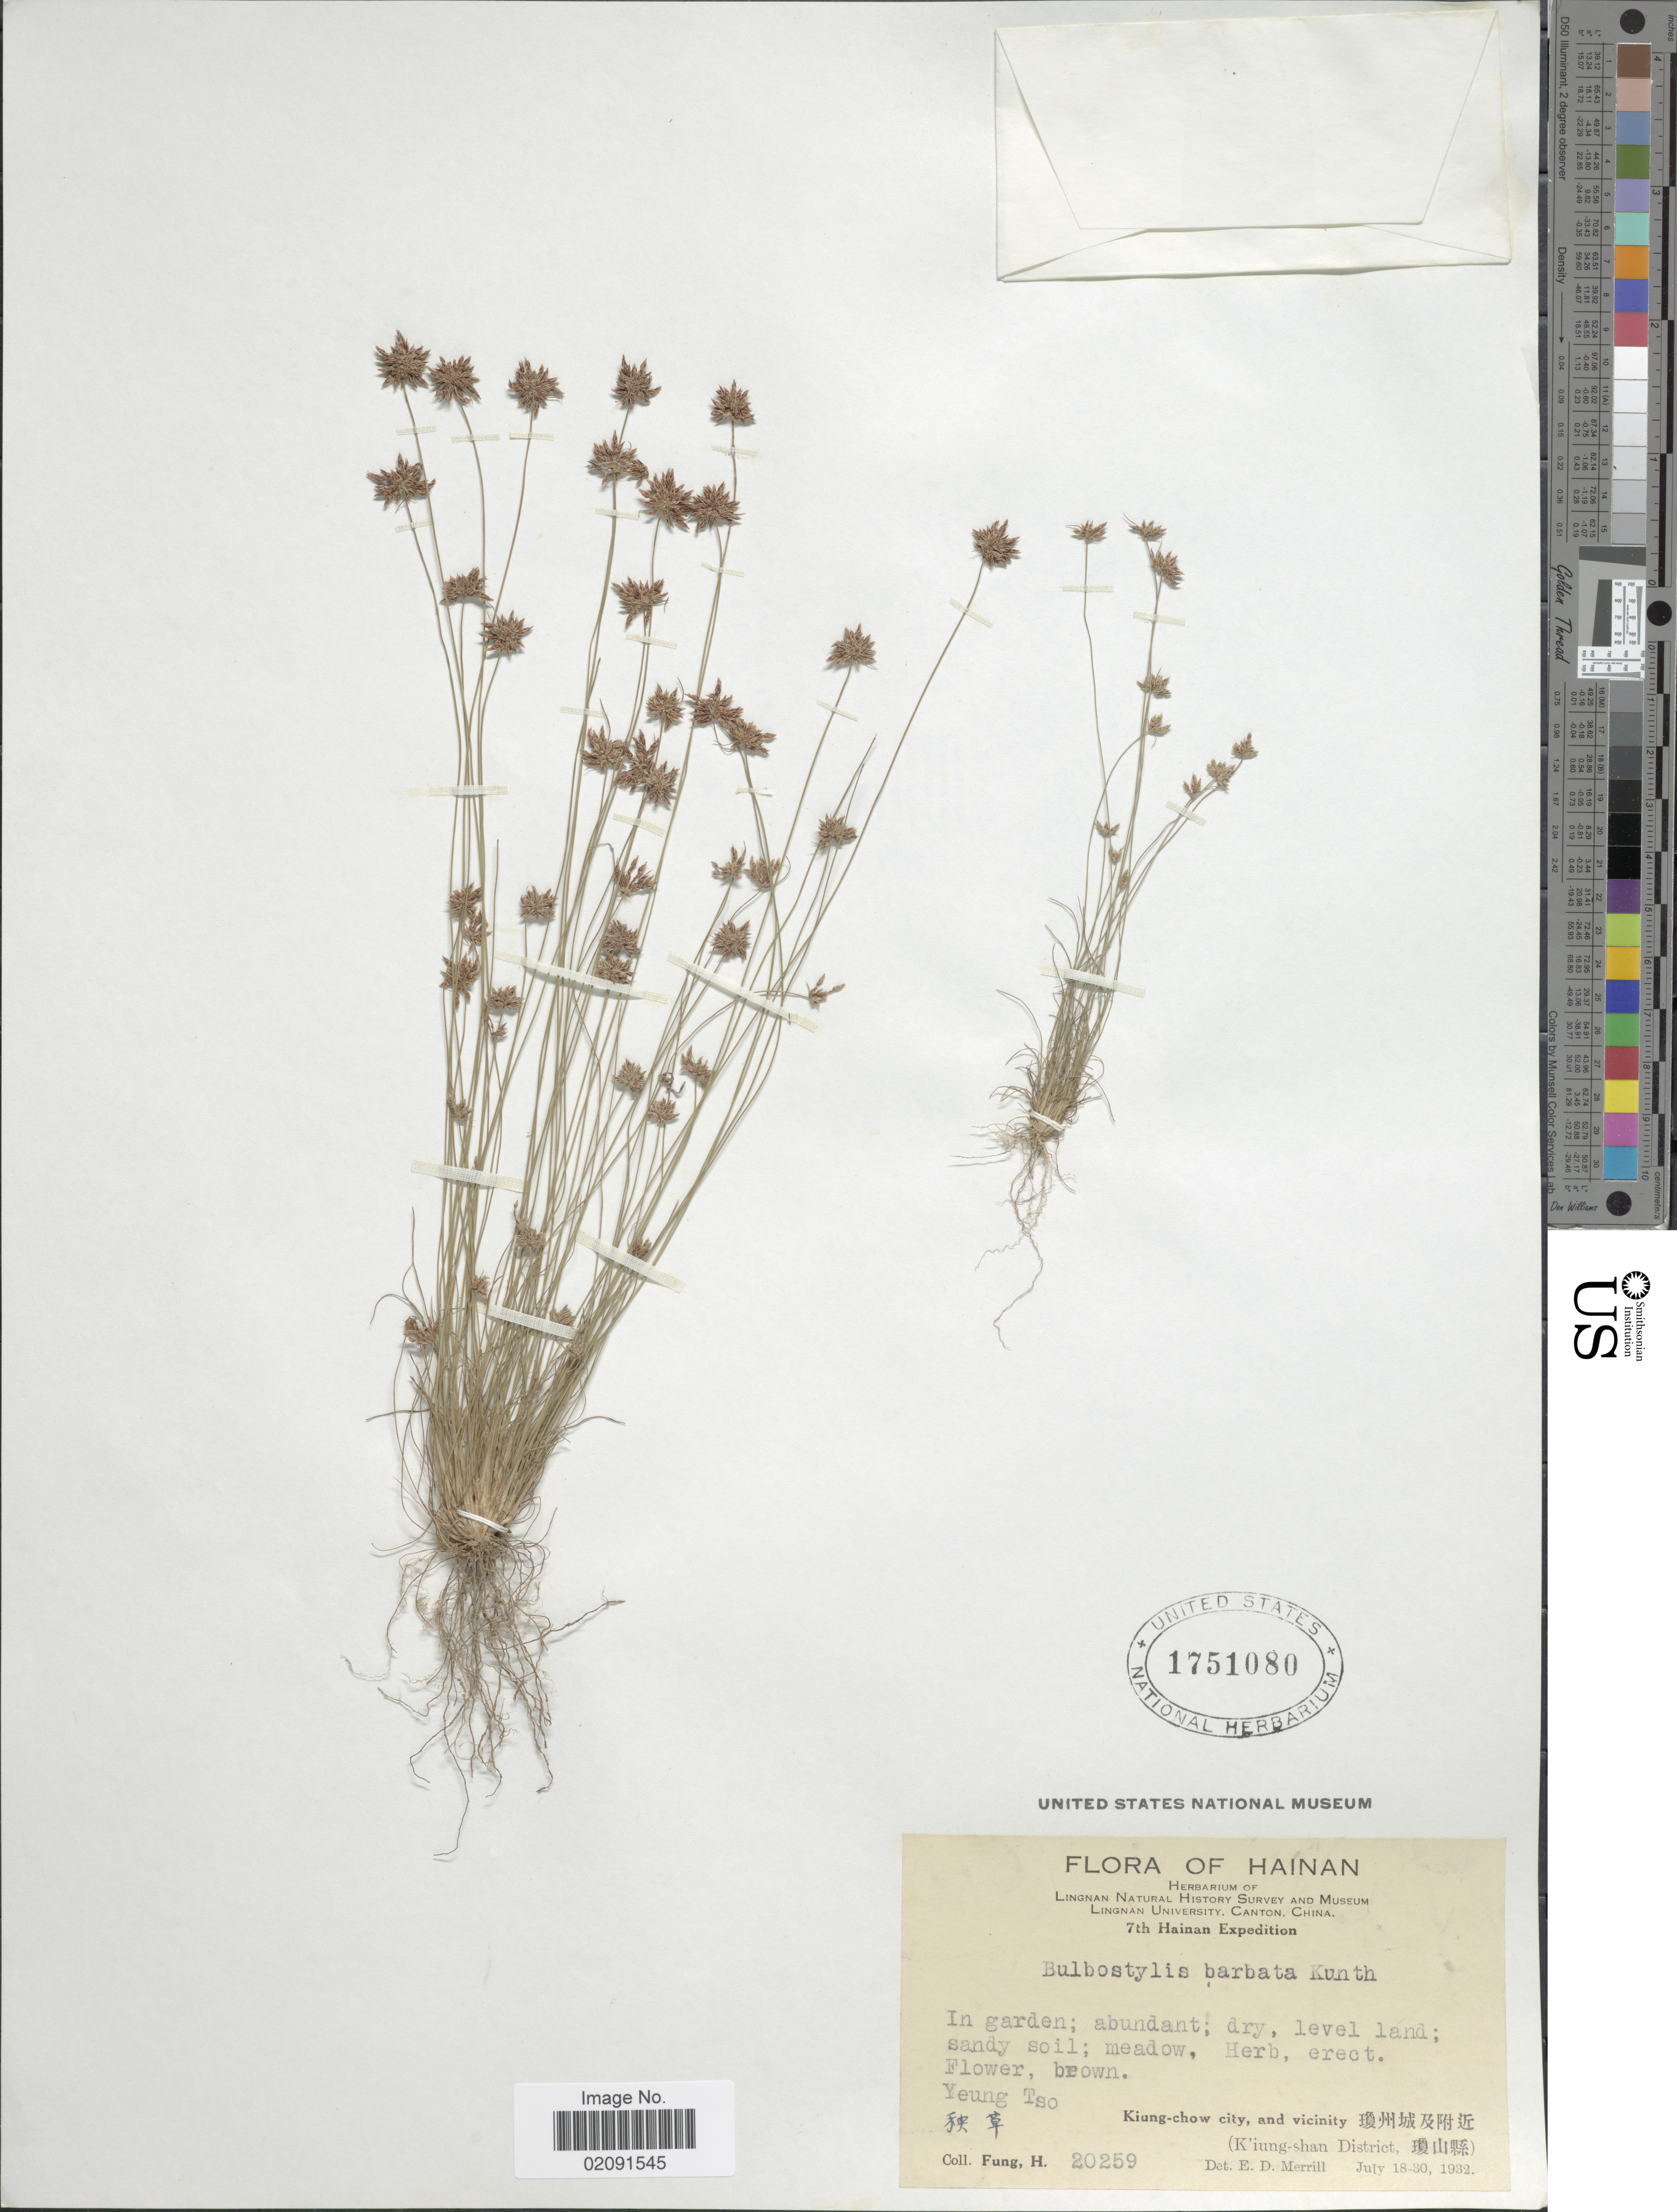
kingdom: Plantae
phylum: Tracheophyta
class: Liliopsida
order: Poales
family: Cyperaceae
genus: Bulbostylis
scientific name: Bulbostylis barbata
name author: (Rottb.) C.B. Clarke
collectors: H. Fung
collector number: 20259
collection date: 1932-07-18/1932-07-30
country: China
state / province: Hainan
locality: In garden, Yeung Tso, Kiung-chow city, and vicinity (K'iung-shan District).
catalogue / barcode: US 1751080